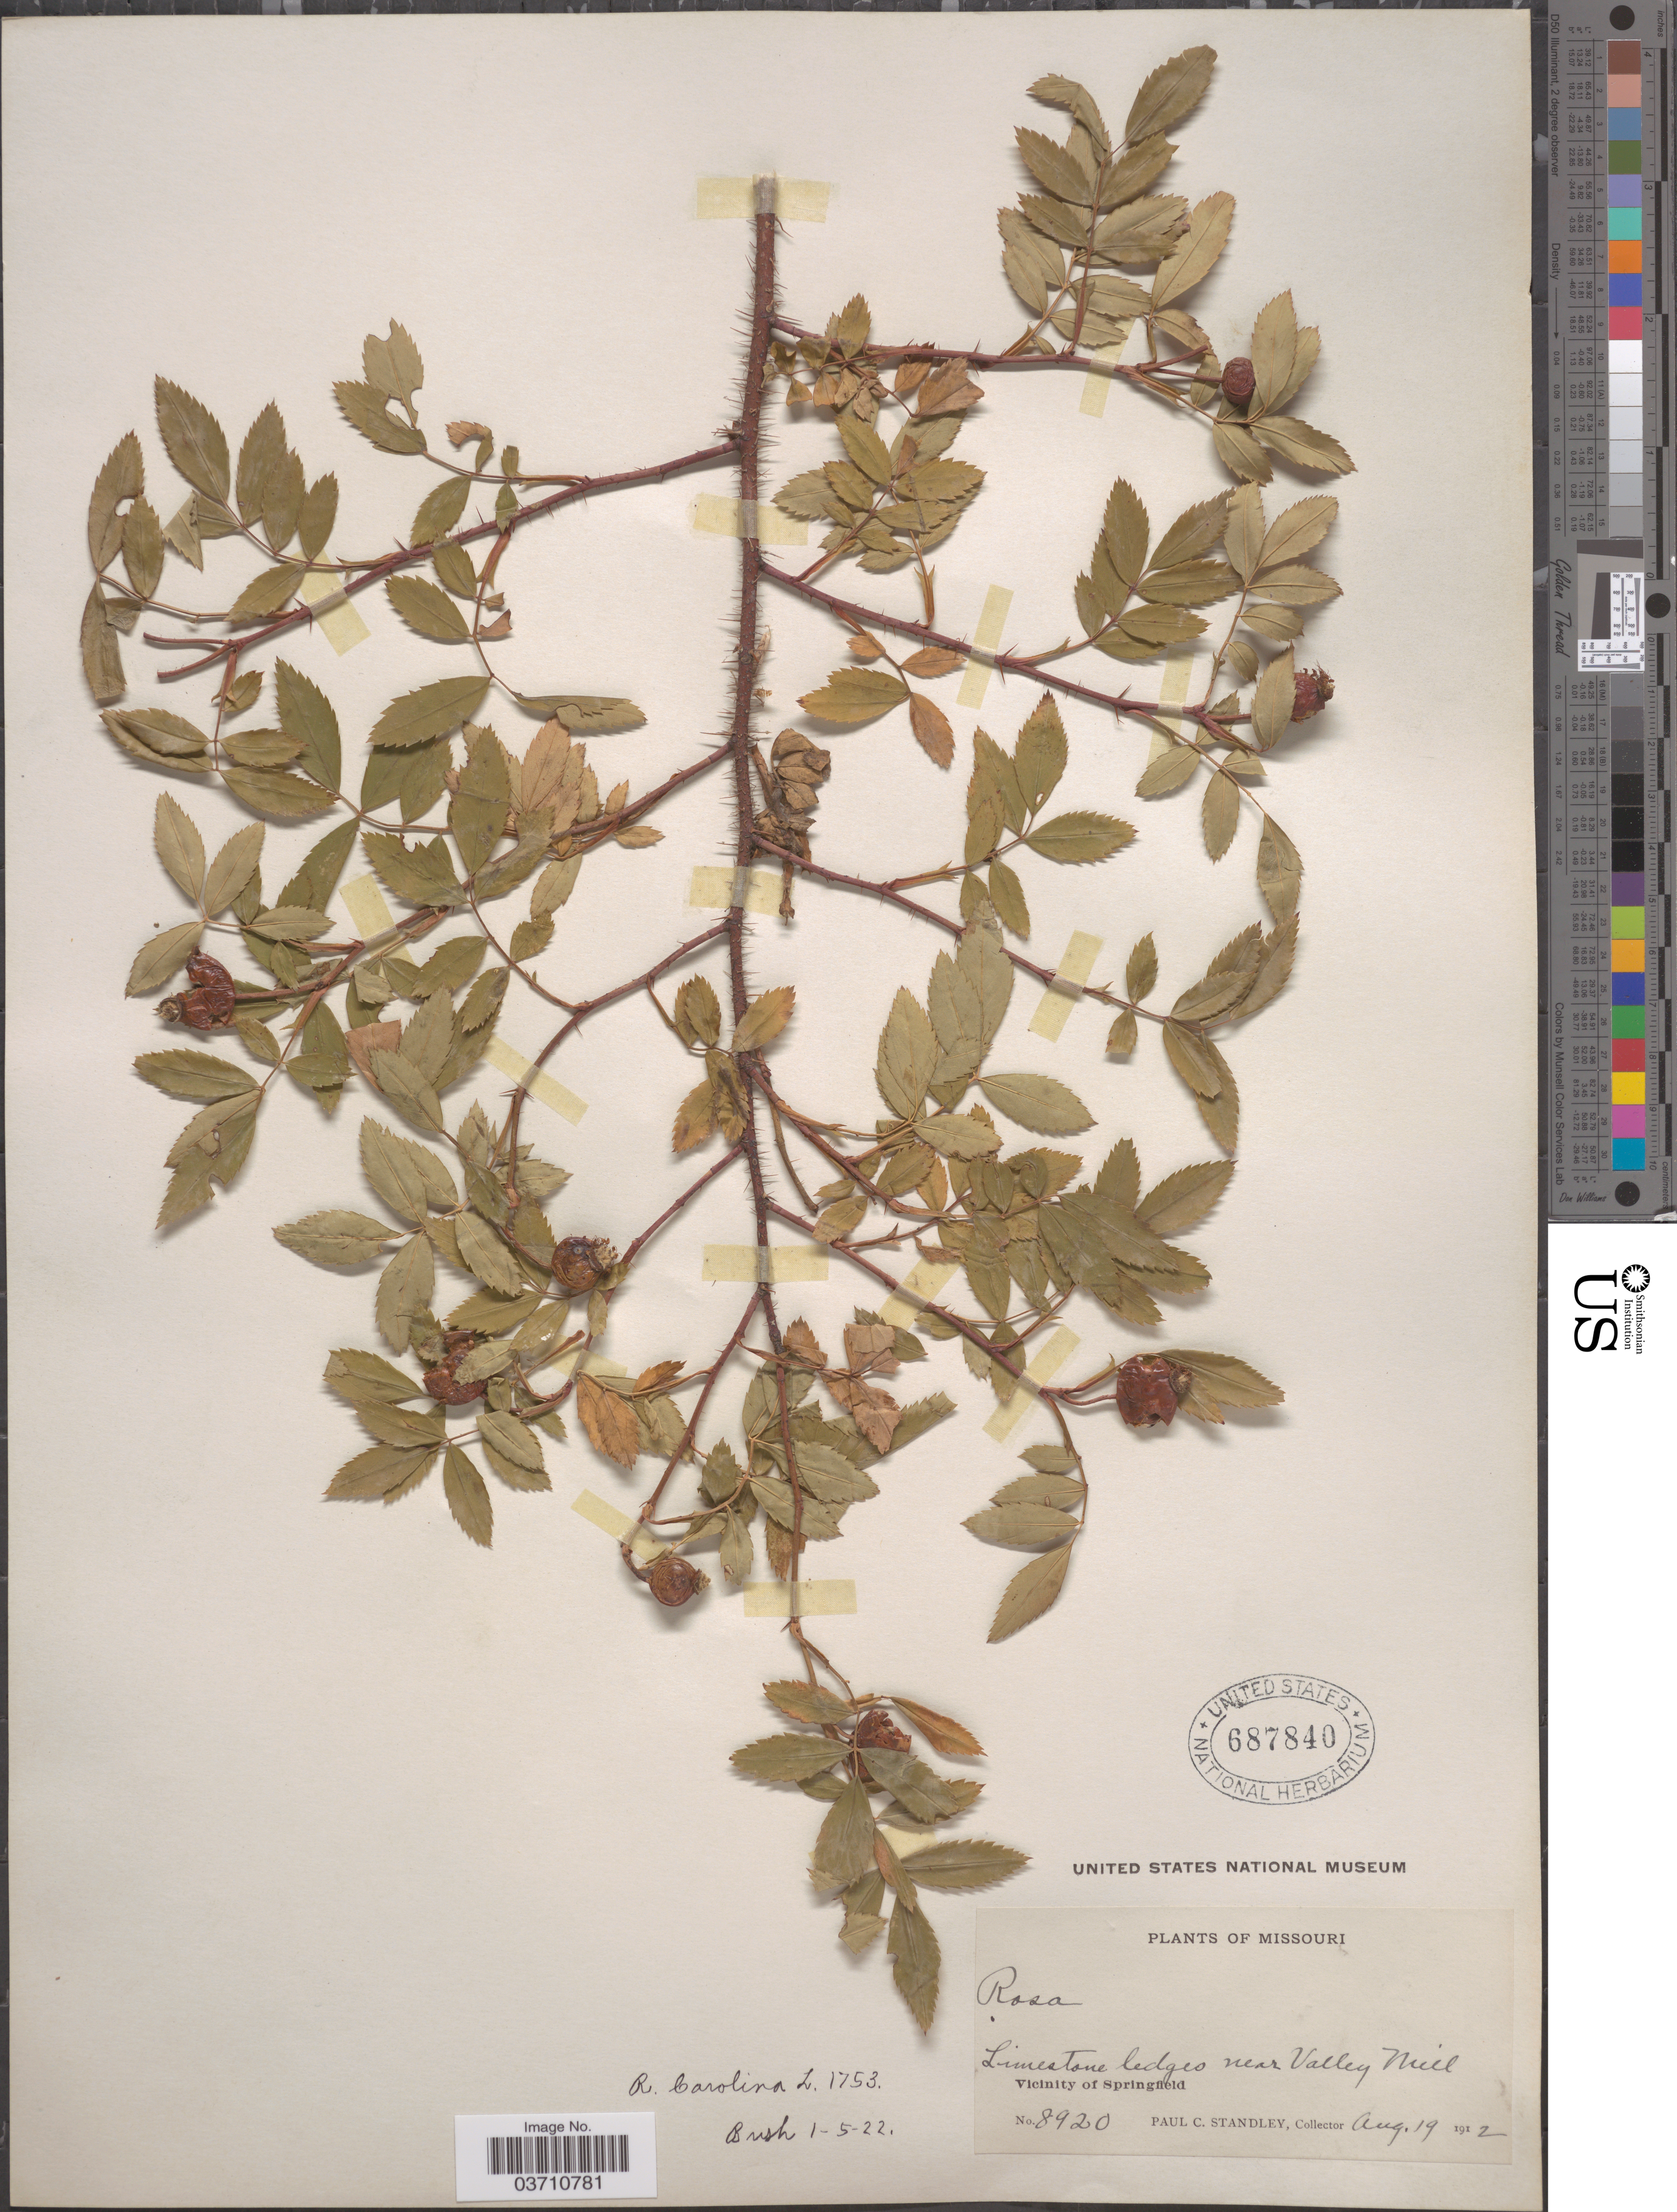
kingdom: Plantae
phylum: Tracheophyta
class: Magnoliopsida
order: Rosales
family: Rosaceae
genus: Rosa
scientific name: Rosa carolina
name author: L.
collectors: P. C. Standley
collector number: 8920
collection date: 1912-08-19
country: United States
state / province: Missouri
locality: Limestone ledges near Valley Mill. Vicinity of Springfield.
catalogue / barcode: US 687840